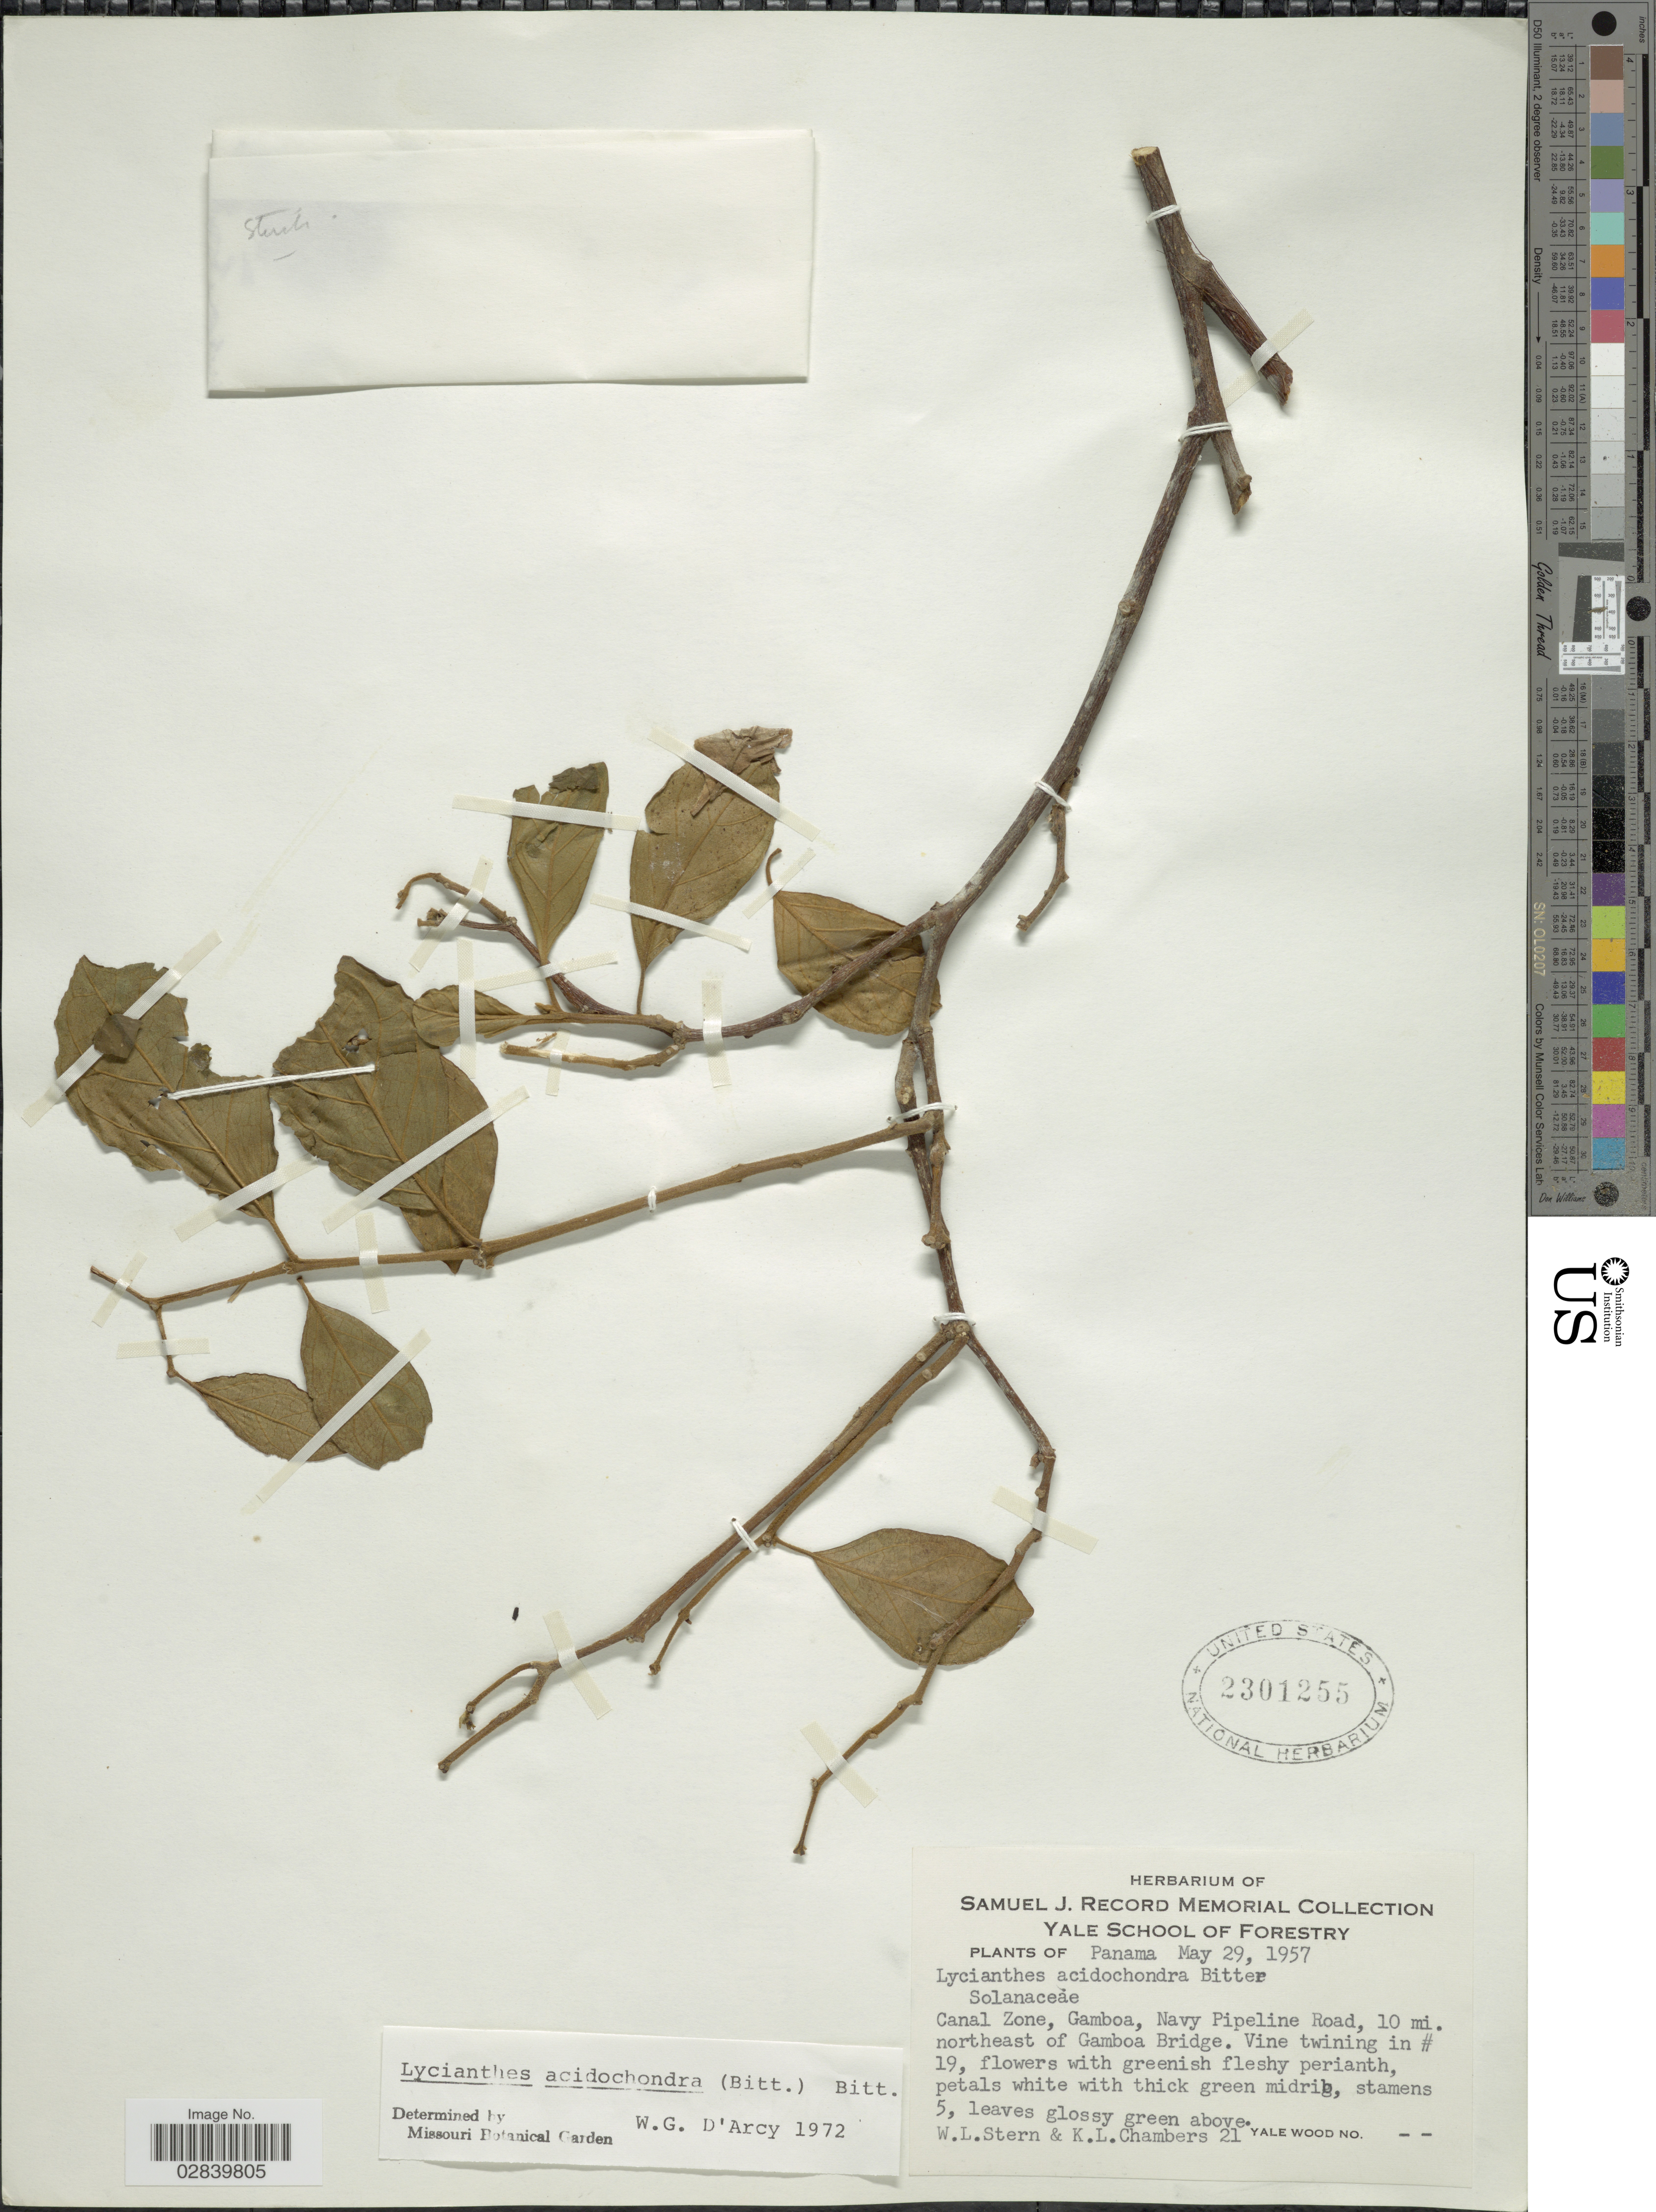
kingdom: Plantae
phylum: Tracheophyta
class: Magnoliopsida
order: Solanales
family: Solanaceae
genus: Lycianthes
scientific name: Lycianthes acidochondra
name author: (Bitter) Bitter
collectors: W. L. Stern & K. Chambers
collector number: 21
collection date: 1957-05-29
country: Panama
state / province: Colón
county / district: Canal Zone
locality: Canal Zone, Gamboa, Navy Pipeline Road, 10 mi. northeast of Gamboa Bridge.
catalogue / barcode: US 2301255